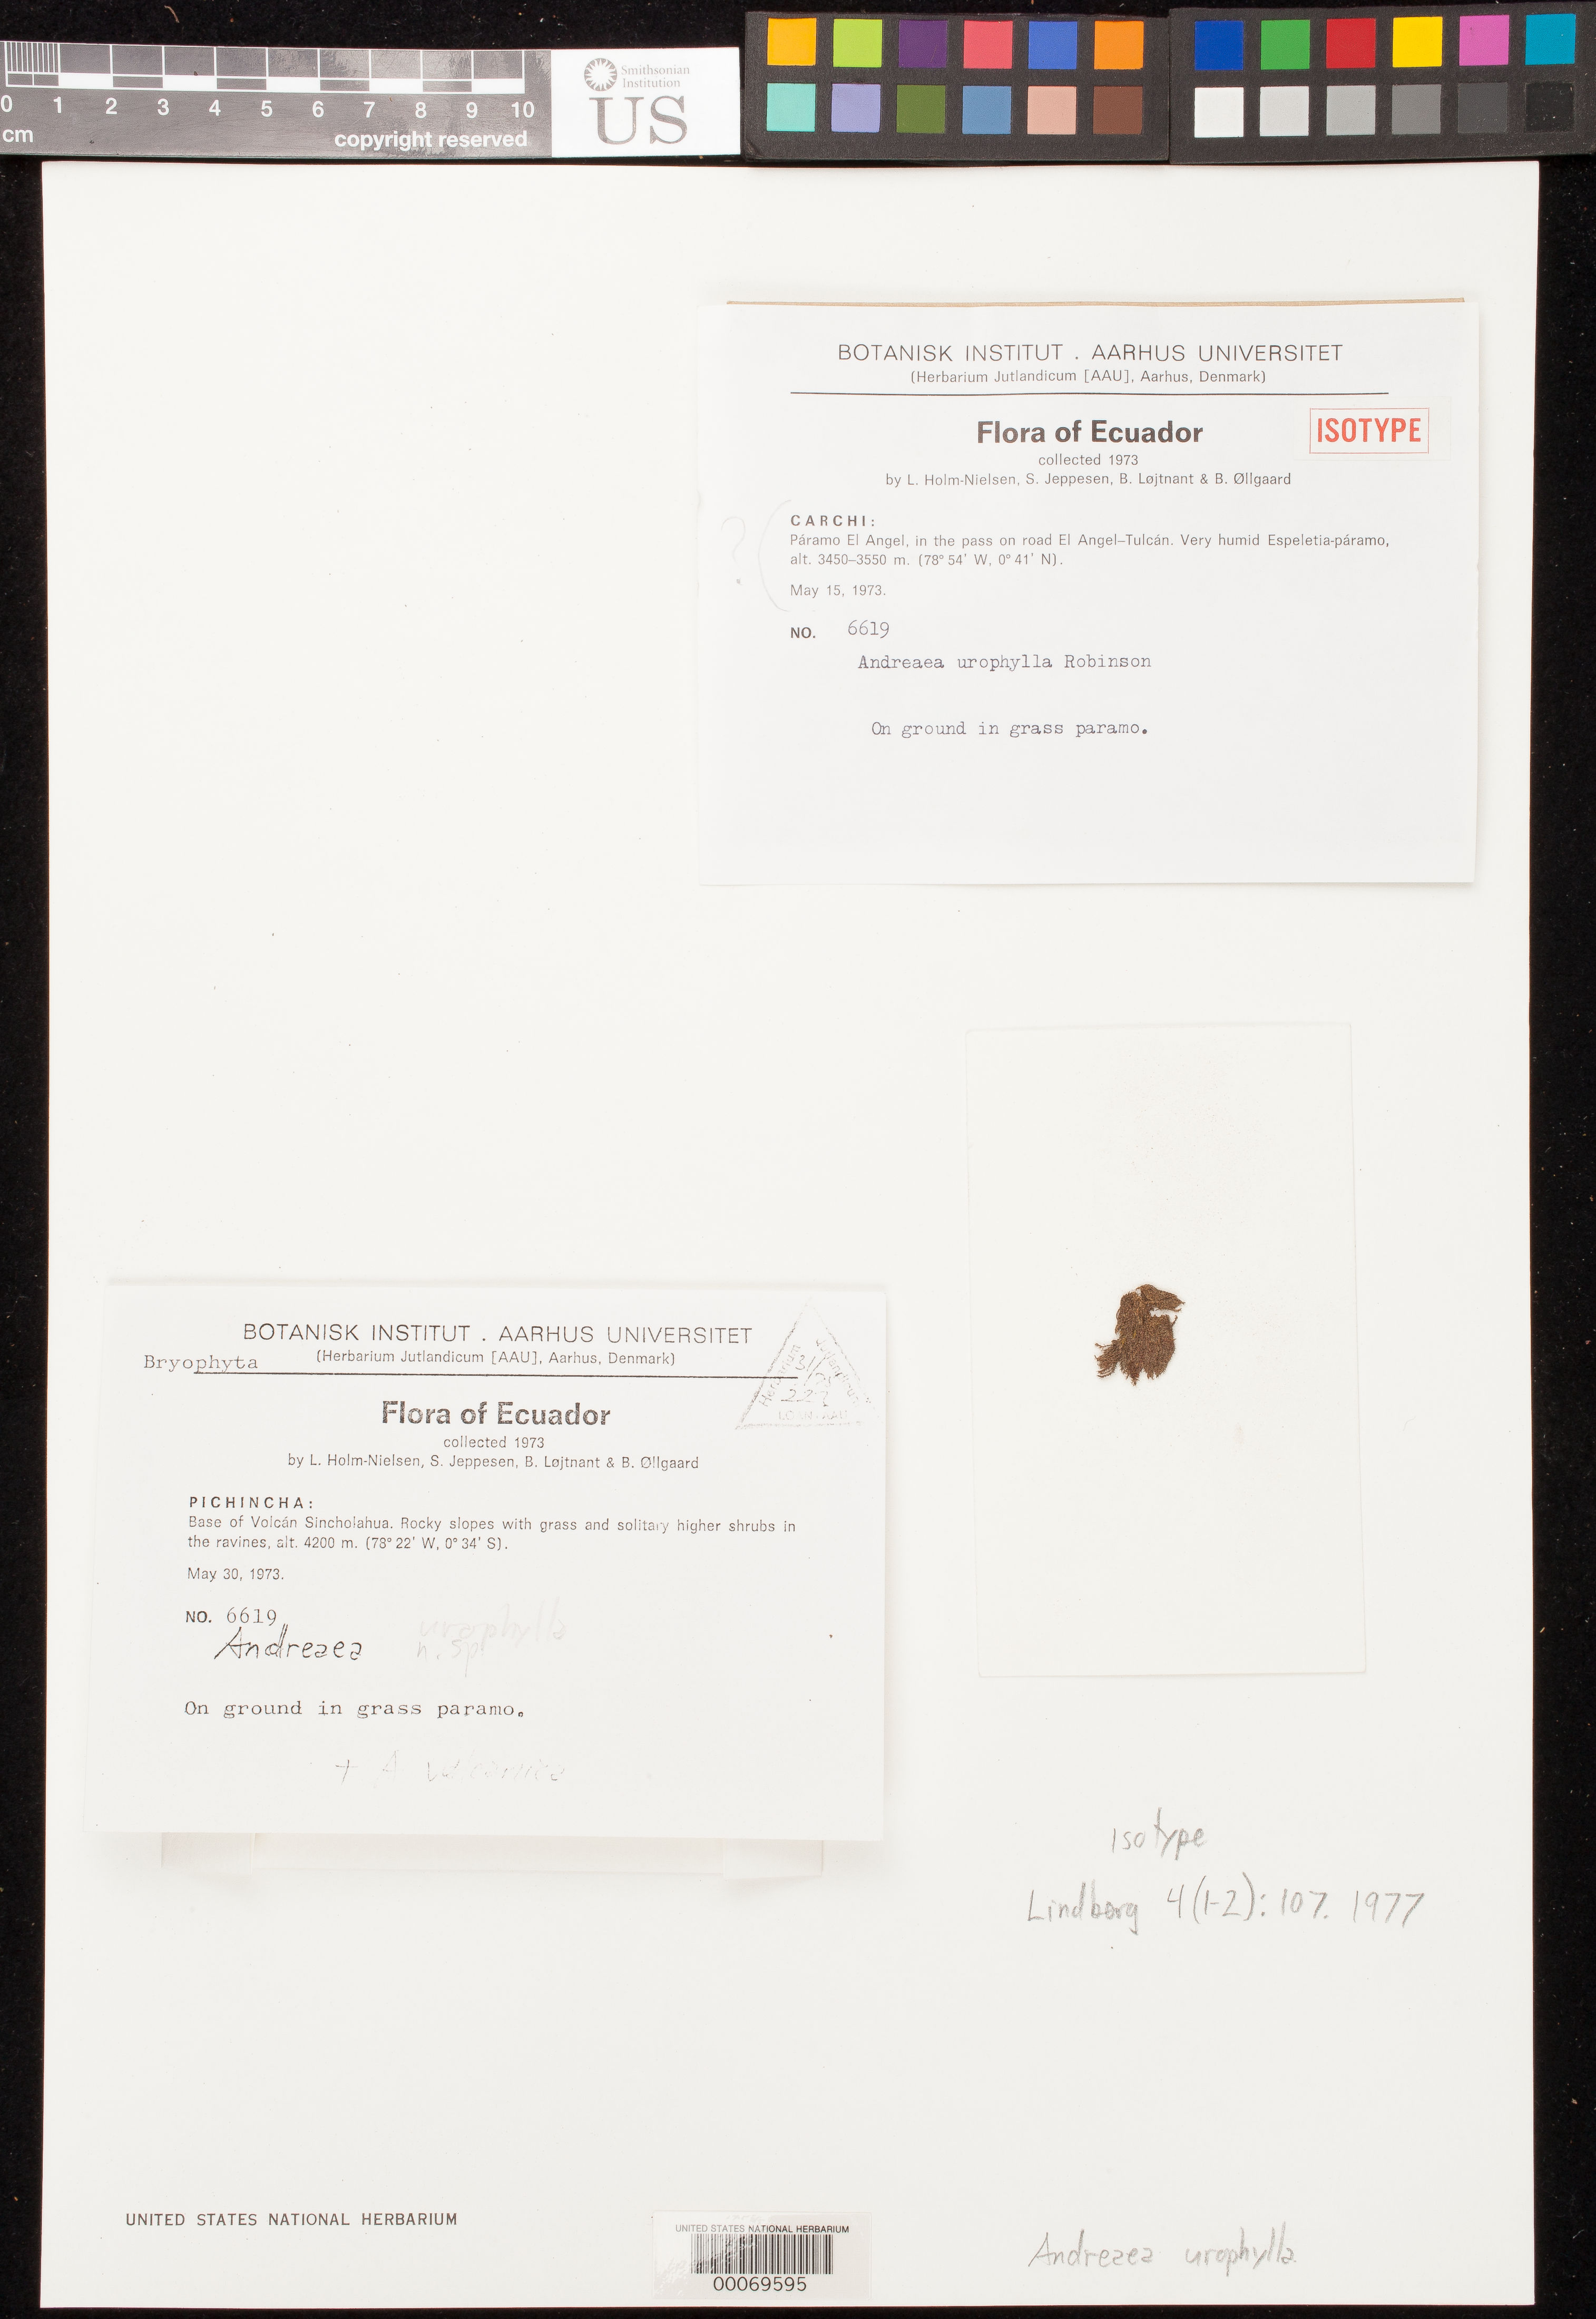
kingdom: Plantae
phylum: Bryophyta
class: Andreaeopsida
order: Andreaeales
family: Andreaeaceae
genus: Andreaea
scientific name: Andreaea urophylla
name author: H. Rob.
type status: Isotype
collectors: L. B. Holm-Nielsen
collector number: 6619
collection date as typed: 15 May 1973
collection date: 1973-05-15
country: Ecuador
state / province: Carchi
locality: Paramo El Angel, on road to El Angel-Tulcan.